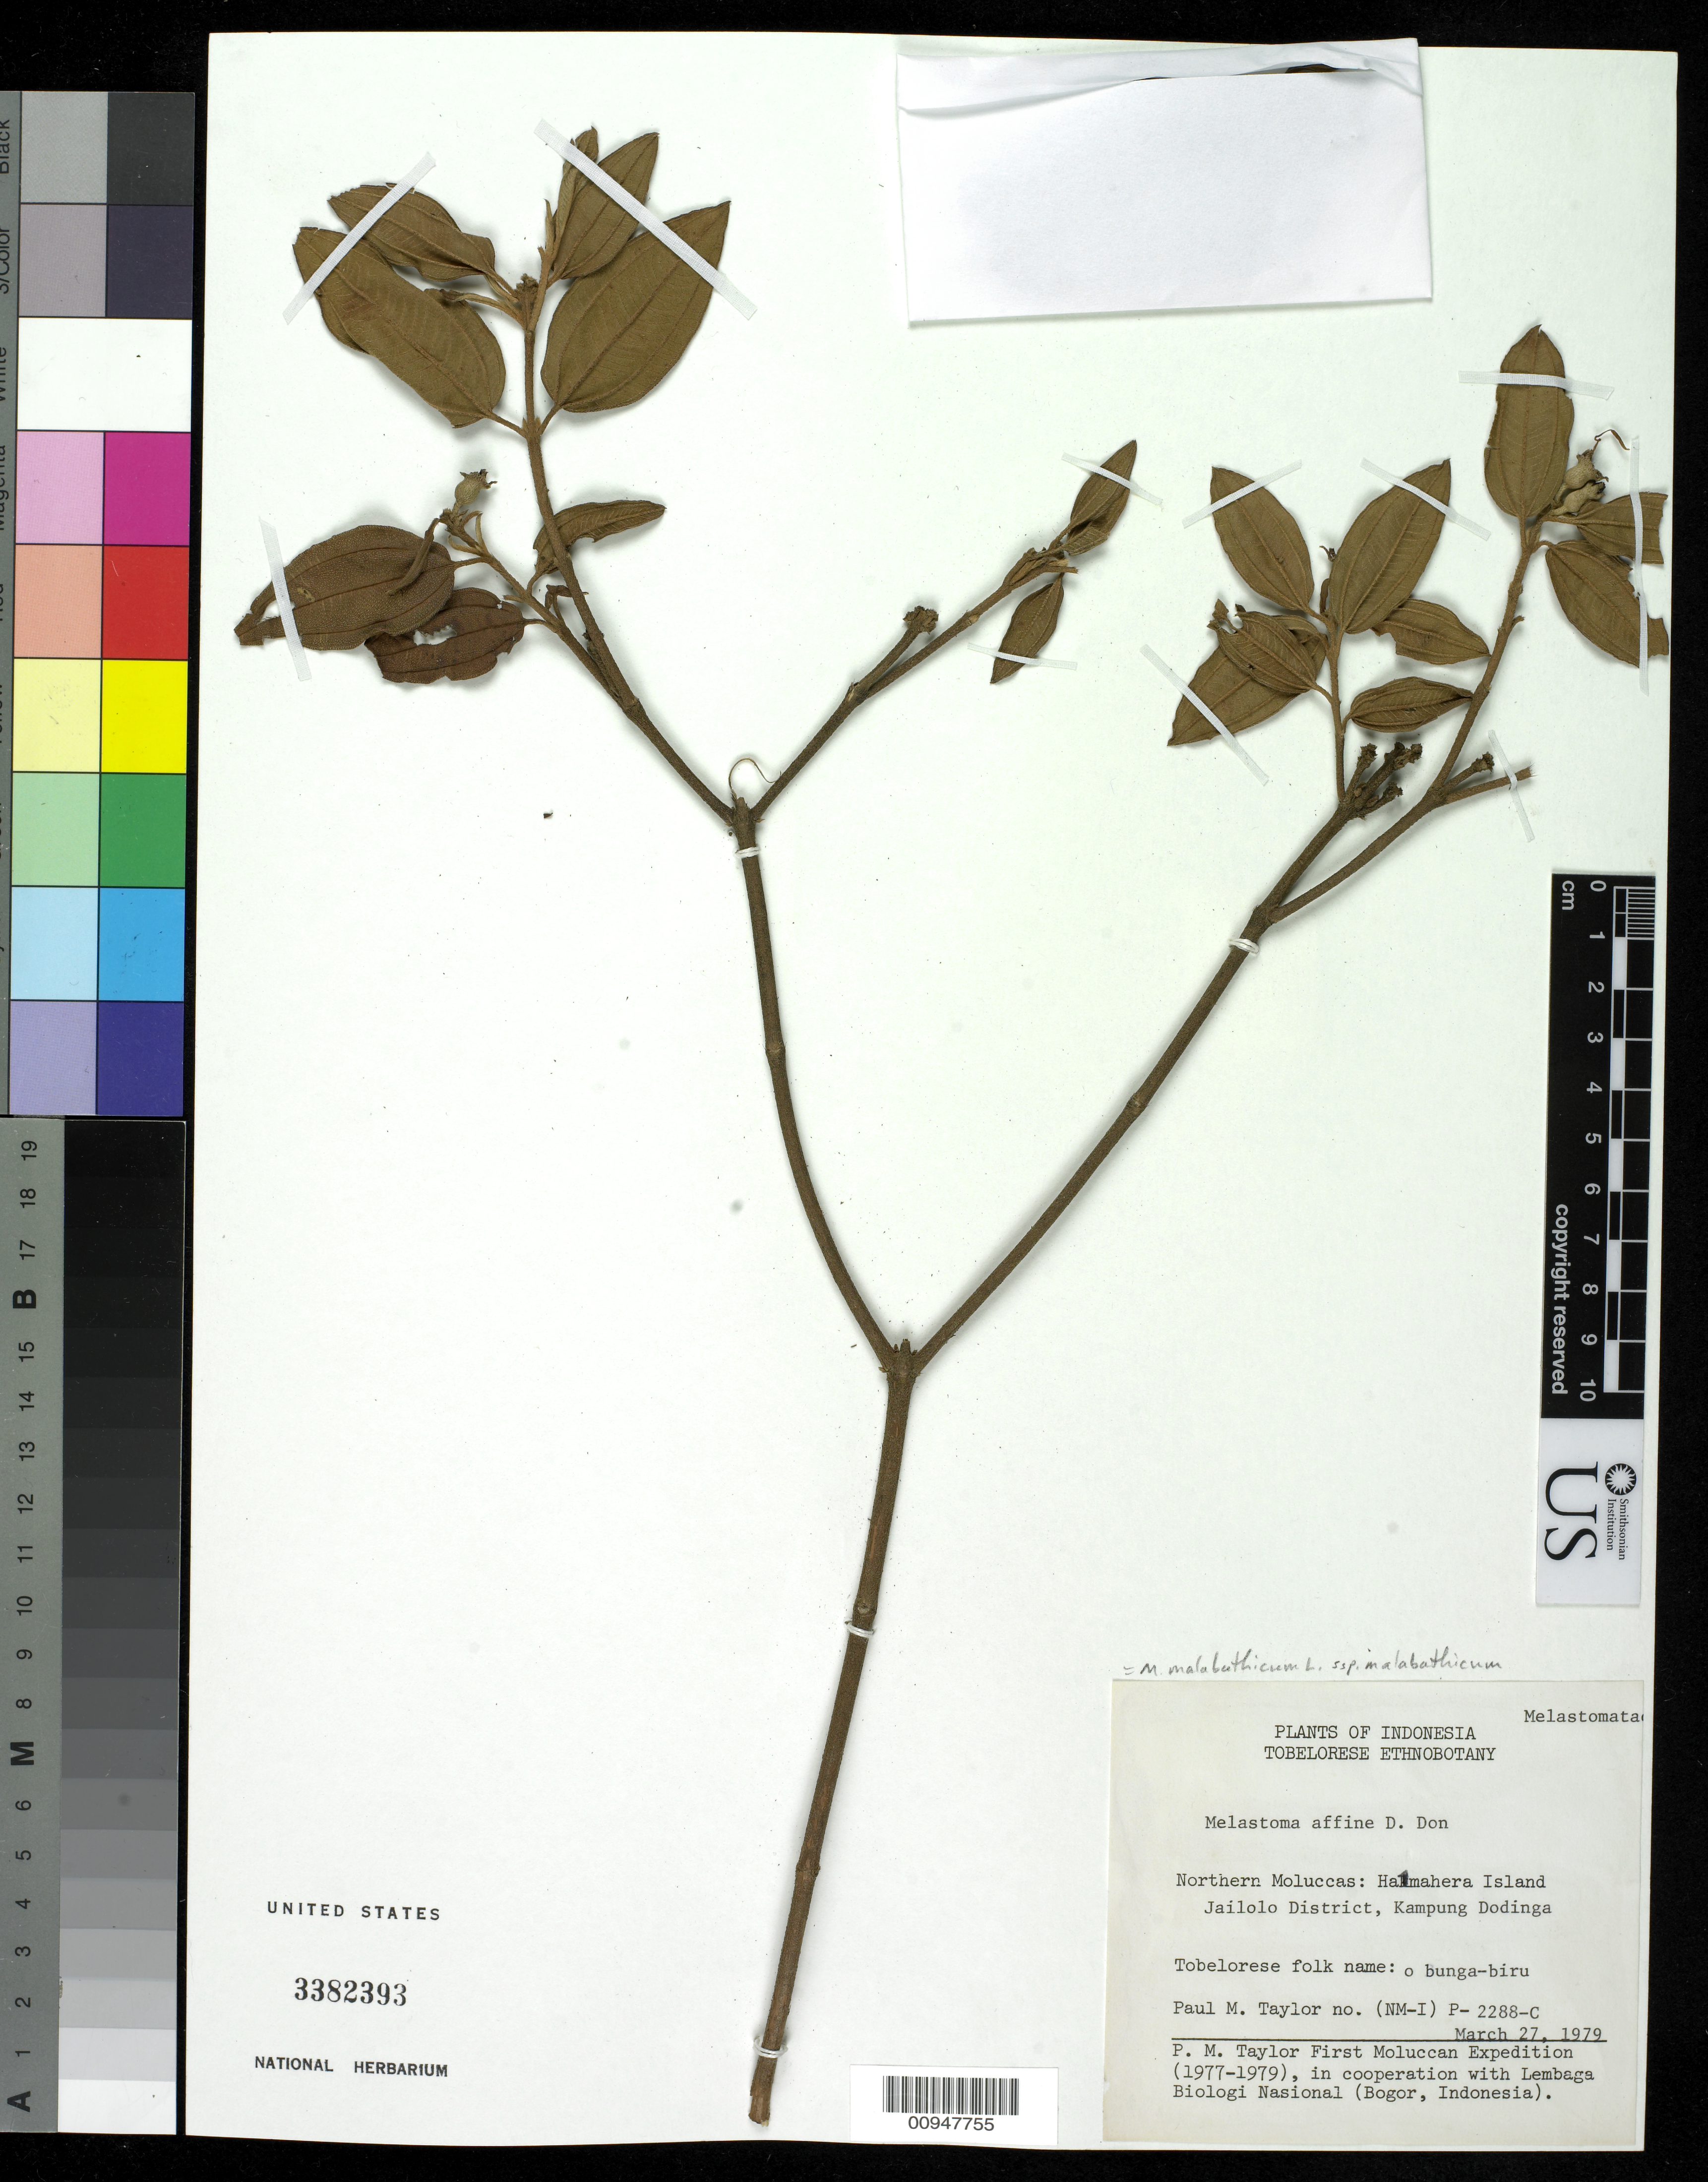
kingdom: Plantae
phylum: Tracheophyta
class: Magnoliopsida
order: Myrtales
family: Melastomataceae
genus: Melastoma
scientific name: Melastoma malabathricum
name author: L.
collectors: P. M. Taylor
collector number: P 2288 C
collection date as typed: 27 Mar 1979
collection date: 1979-03-27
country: Indonesia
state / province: Maluku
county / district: Maluku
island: Halmahera I.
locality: Northern Moluccas:Halmahera Island Jaololo District, Kampung Dodinga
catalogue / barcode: US 3382393